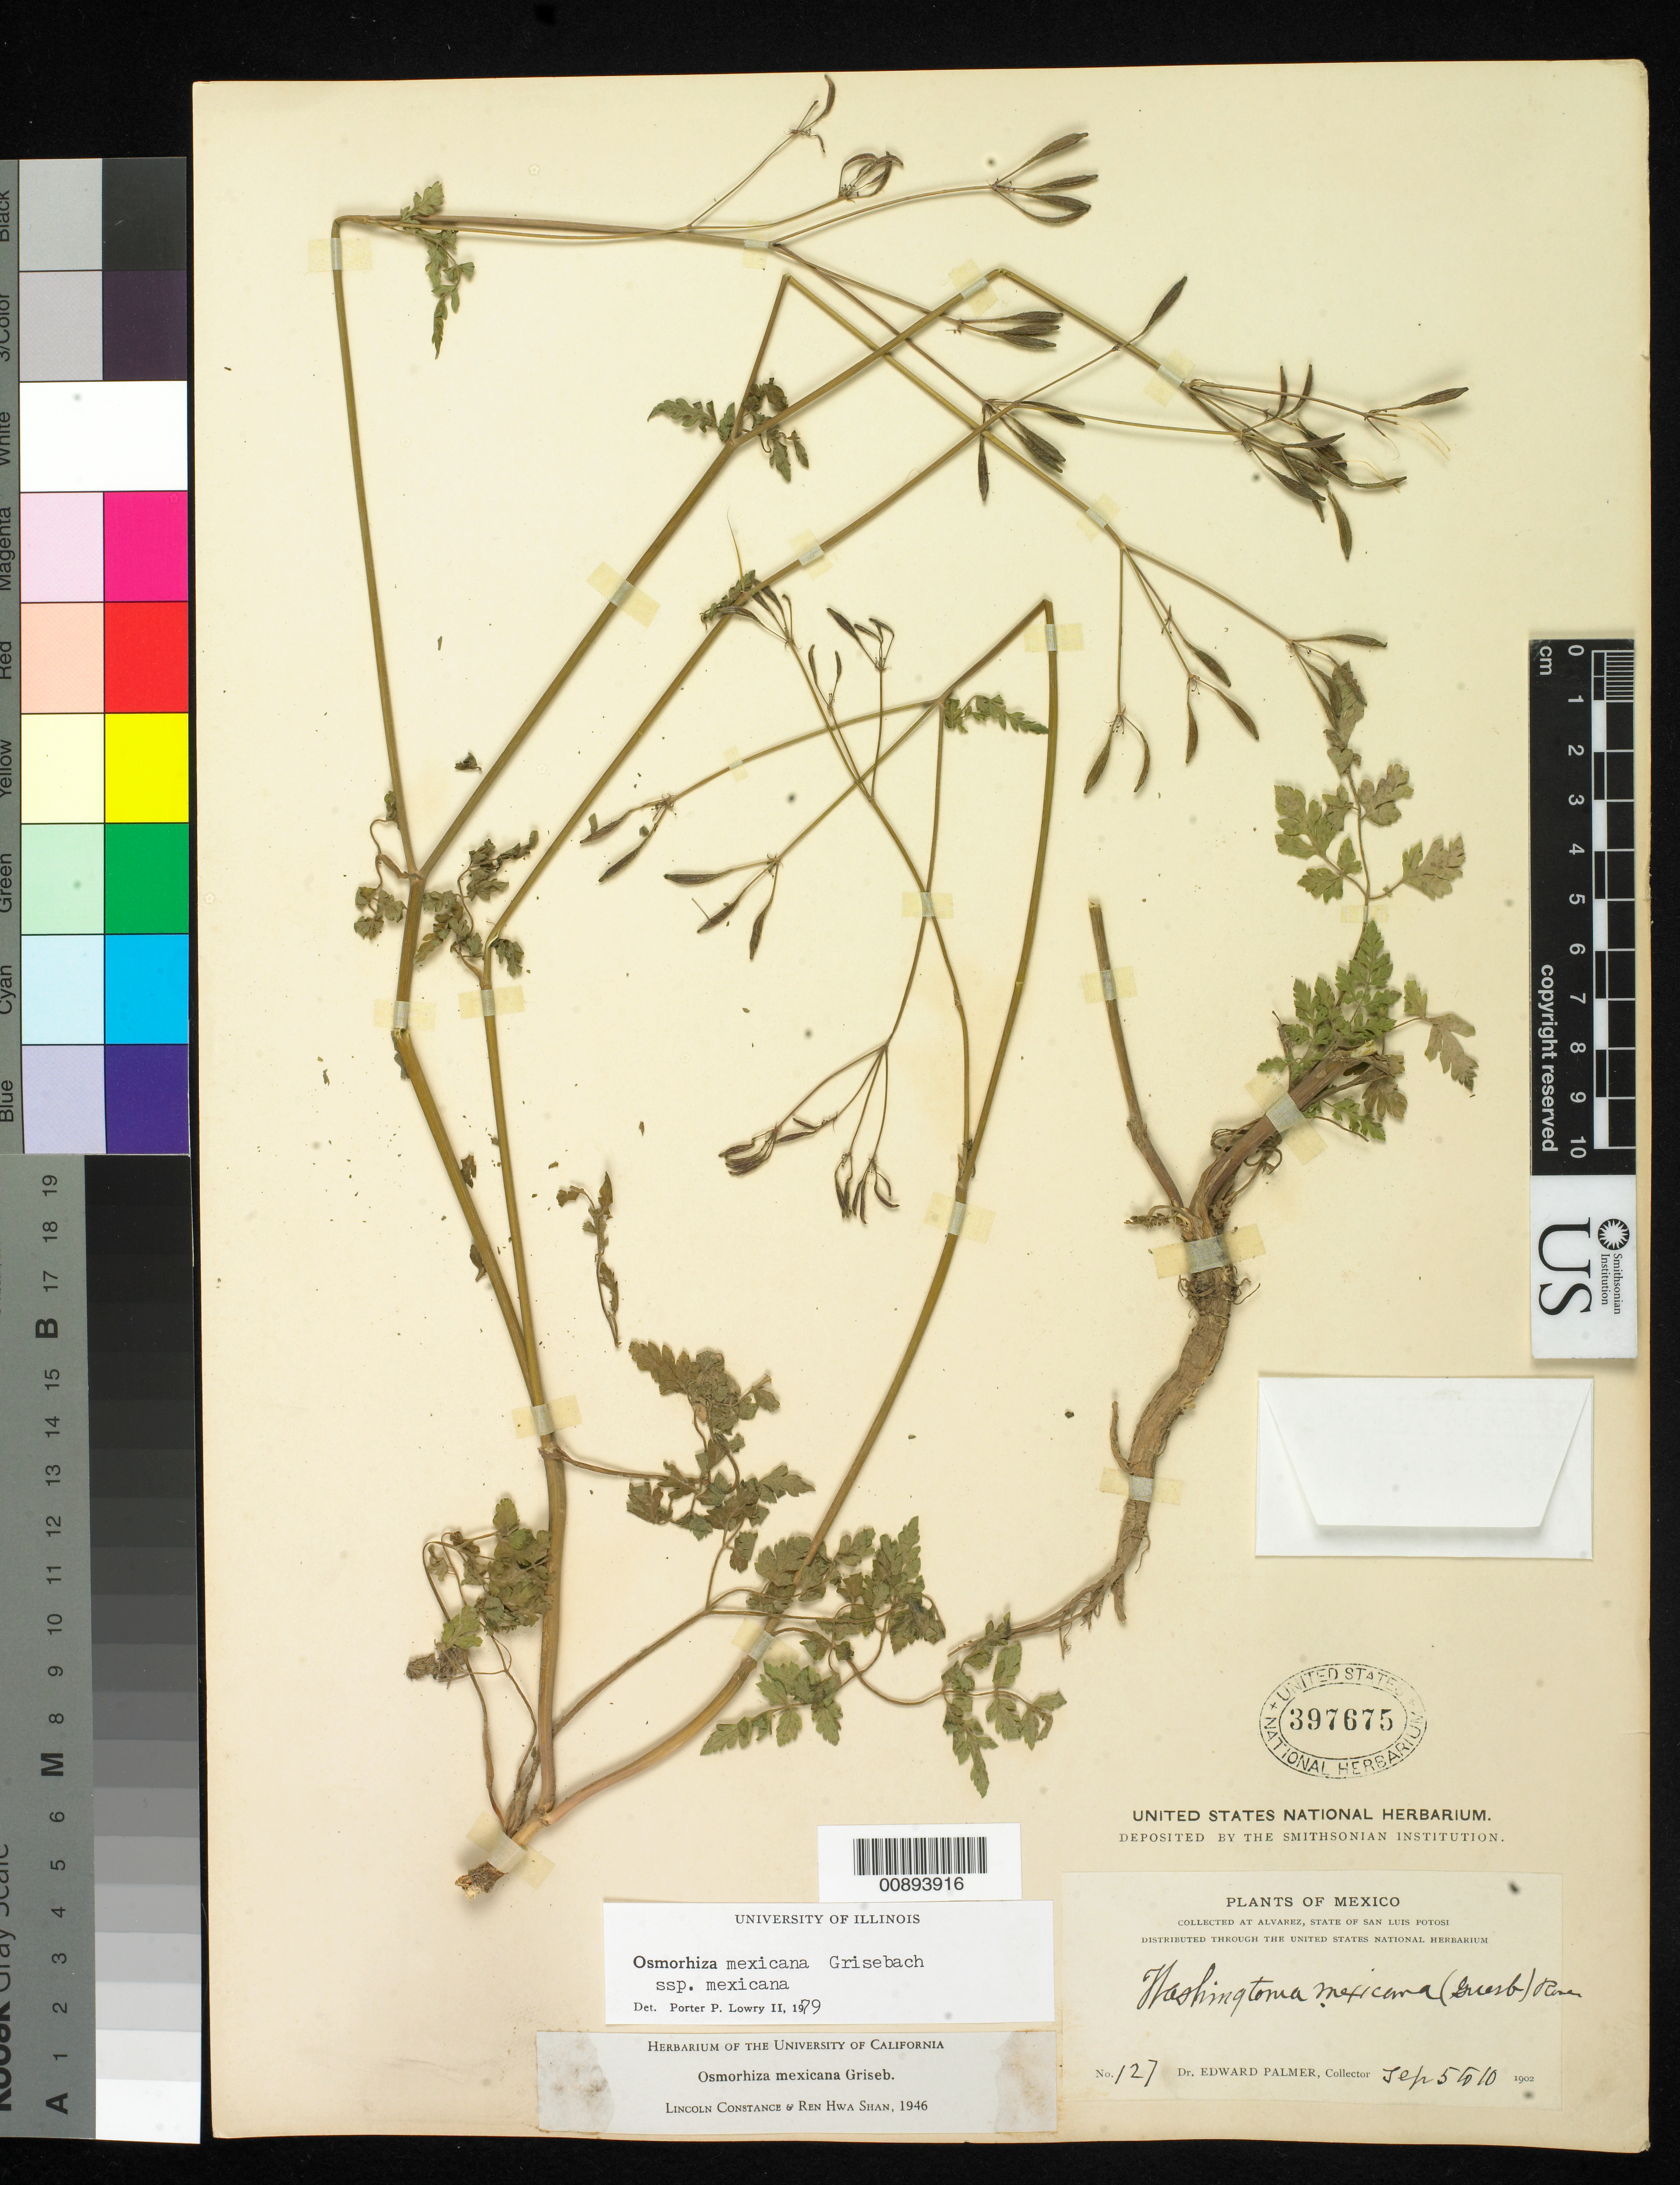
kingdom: Plantae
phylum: Tracheophyta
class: Magnoliopsida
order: Apiales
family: Apiaceae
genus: Osmorhiza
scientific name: Osmorhiza mexicana subsp. mexicana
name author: Griseb.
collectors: E. Palmer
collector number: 127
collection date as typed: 05 Sep 1902 to 10 Sep 1902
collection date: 1902-09-05/1902-09-10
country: Mexico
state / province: San Luis Potosí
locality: Alvarez, San Luis Potosí.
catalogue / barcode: US 397675